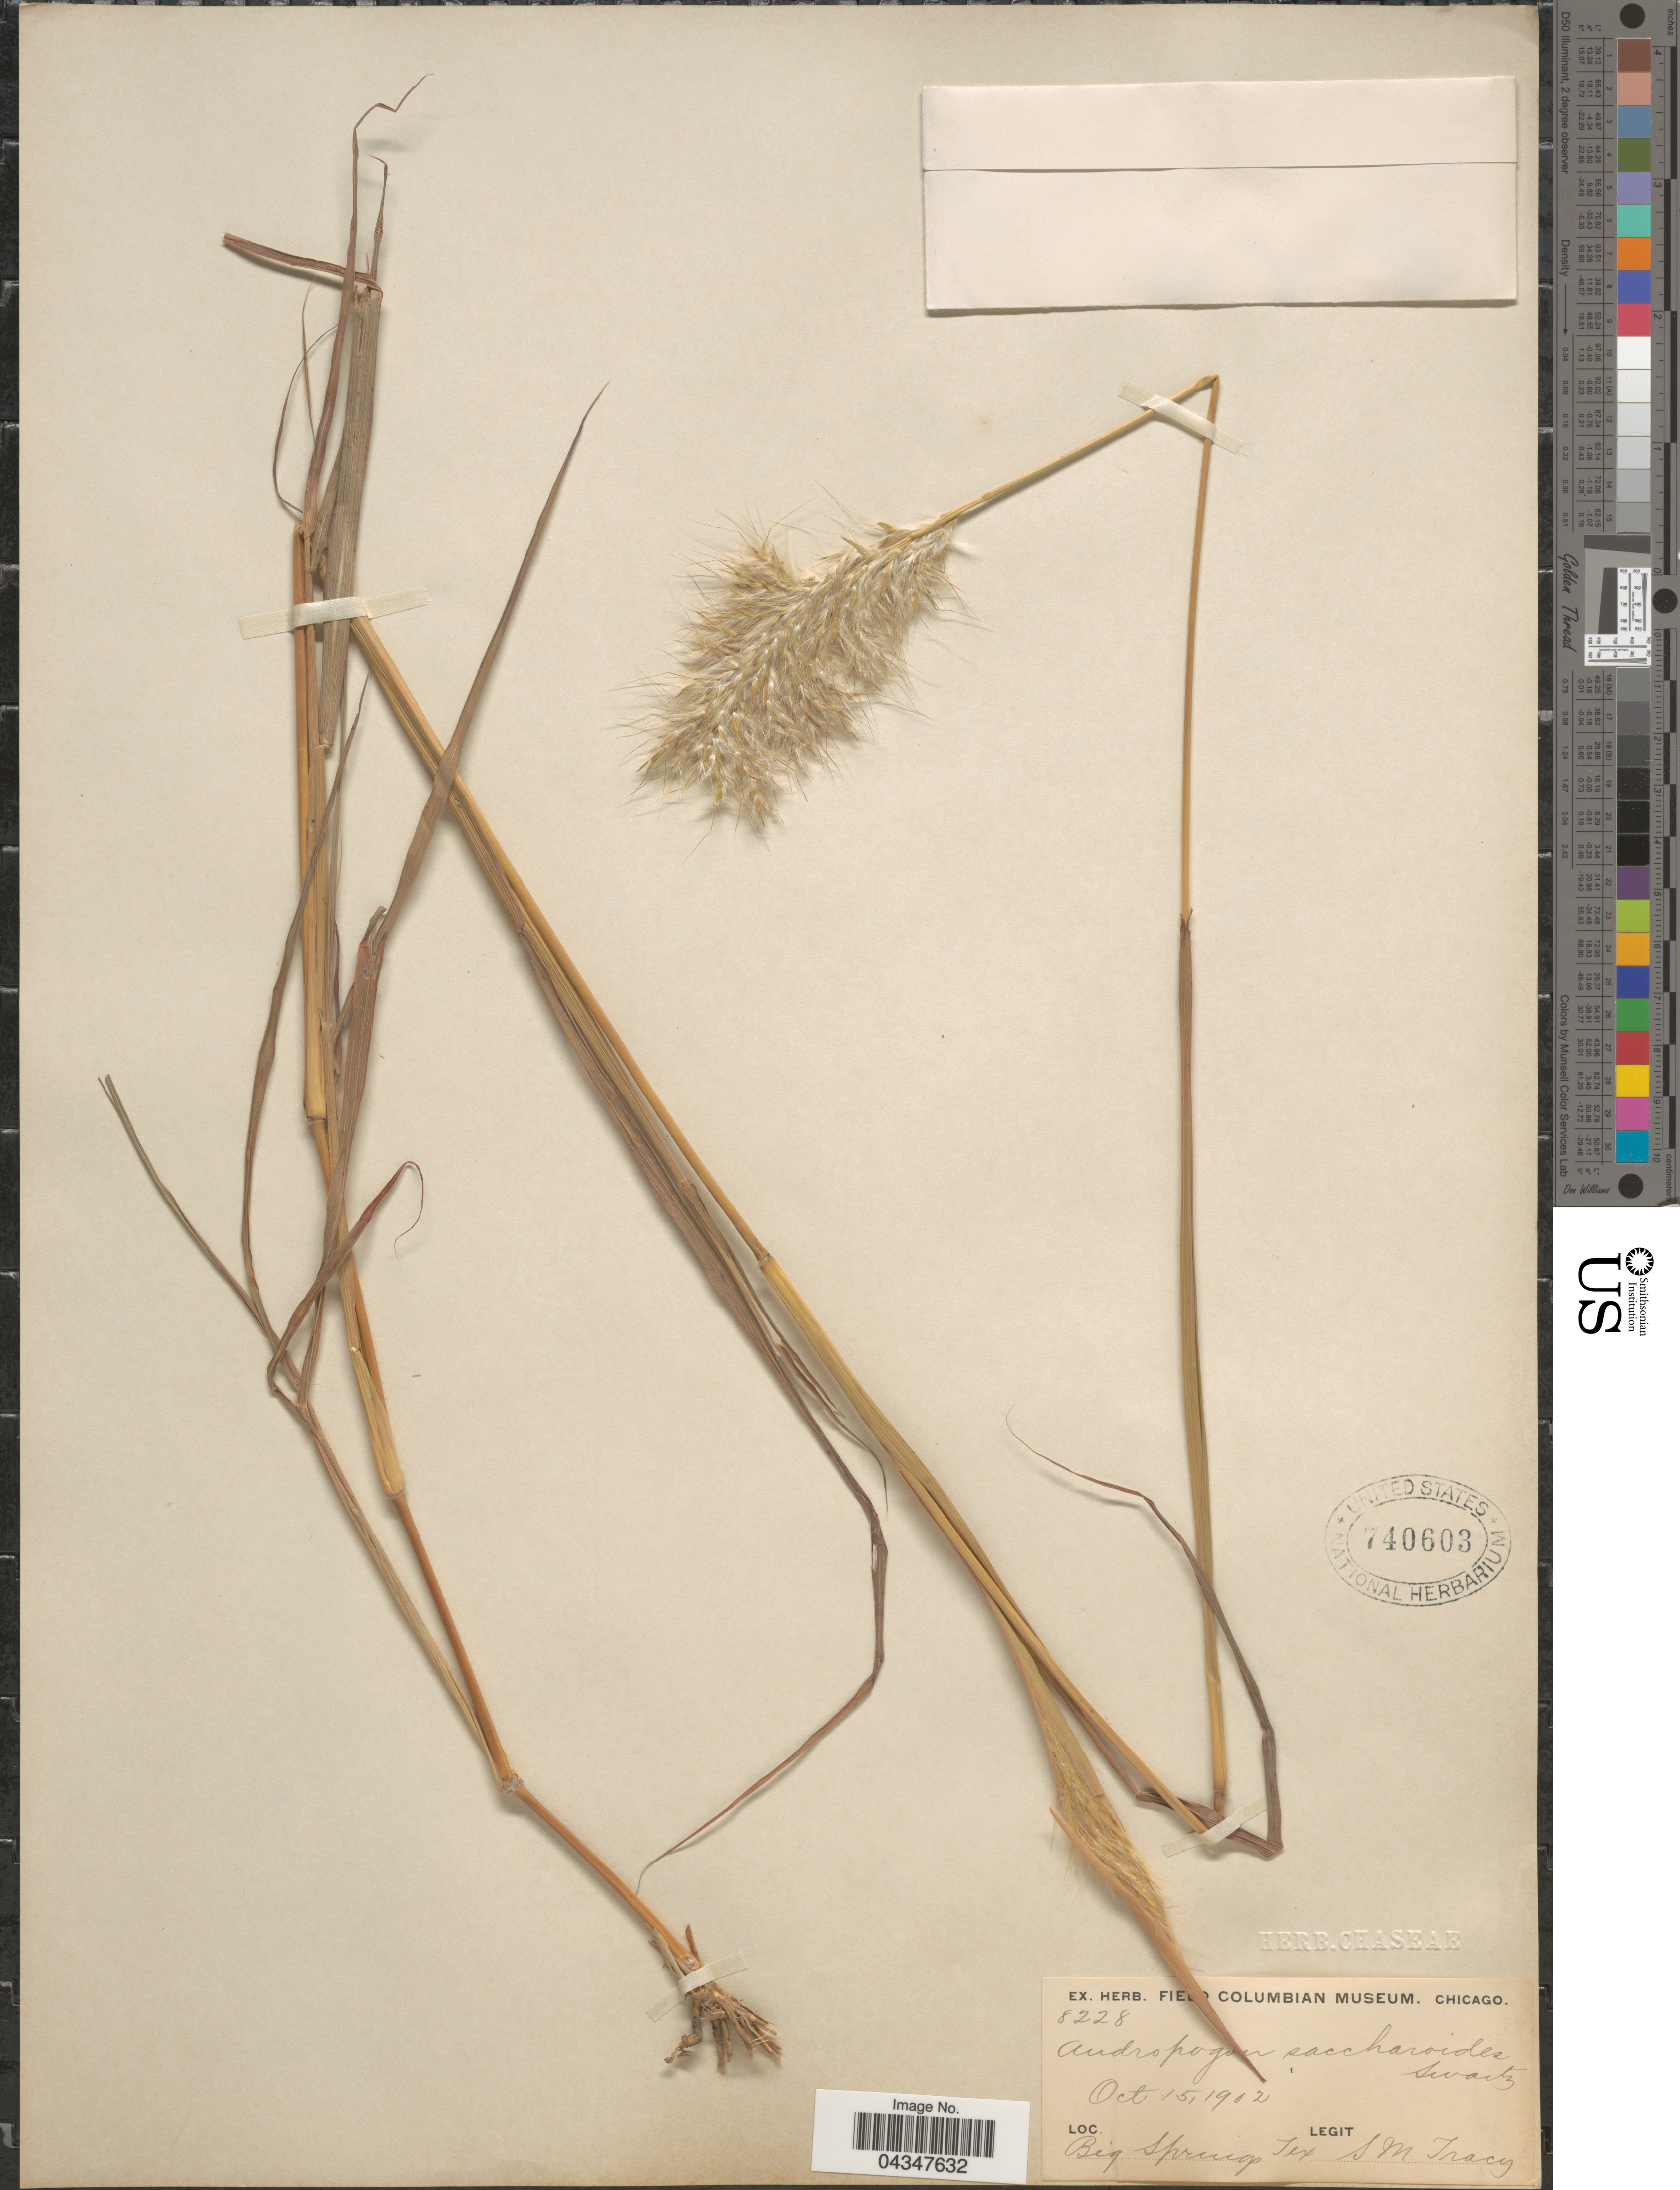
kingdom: Plantae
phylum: Tracheophyta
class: Liliopsida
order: Poales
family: Poaceae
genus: Bothriochloa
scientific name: Bothriochloa barbinodis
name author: (Lag.) Herter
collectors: S. M. Tracy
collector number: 8228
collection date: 1902-10-15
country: United States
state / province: Texas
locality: Big Spring.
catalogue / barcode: US 740603